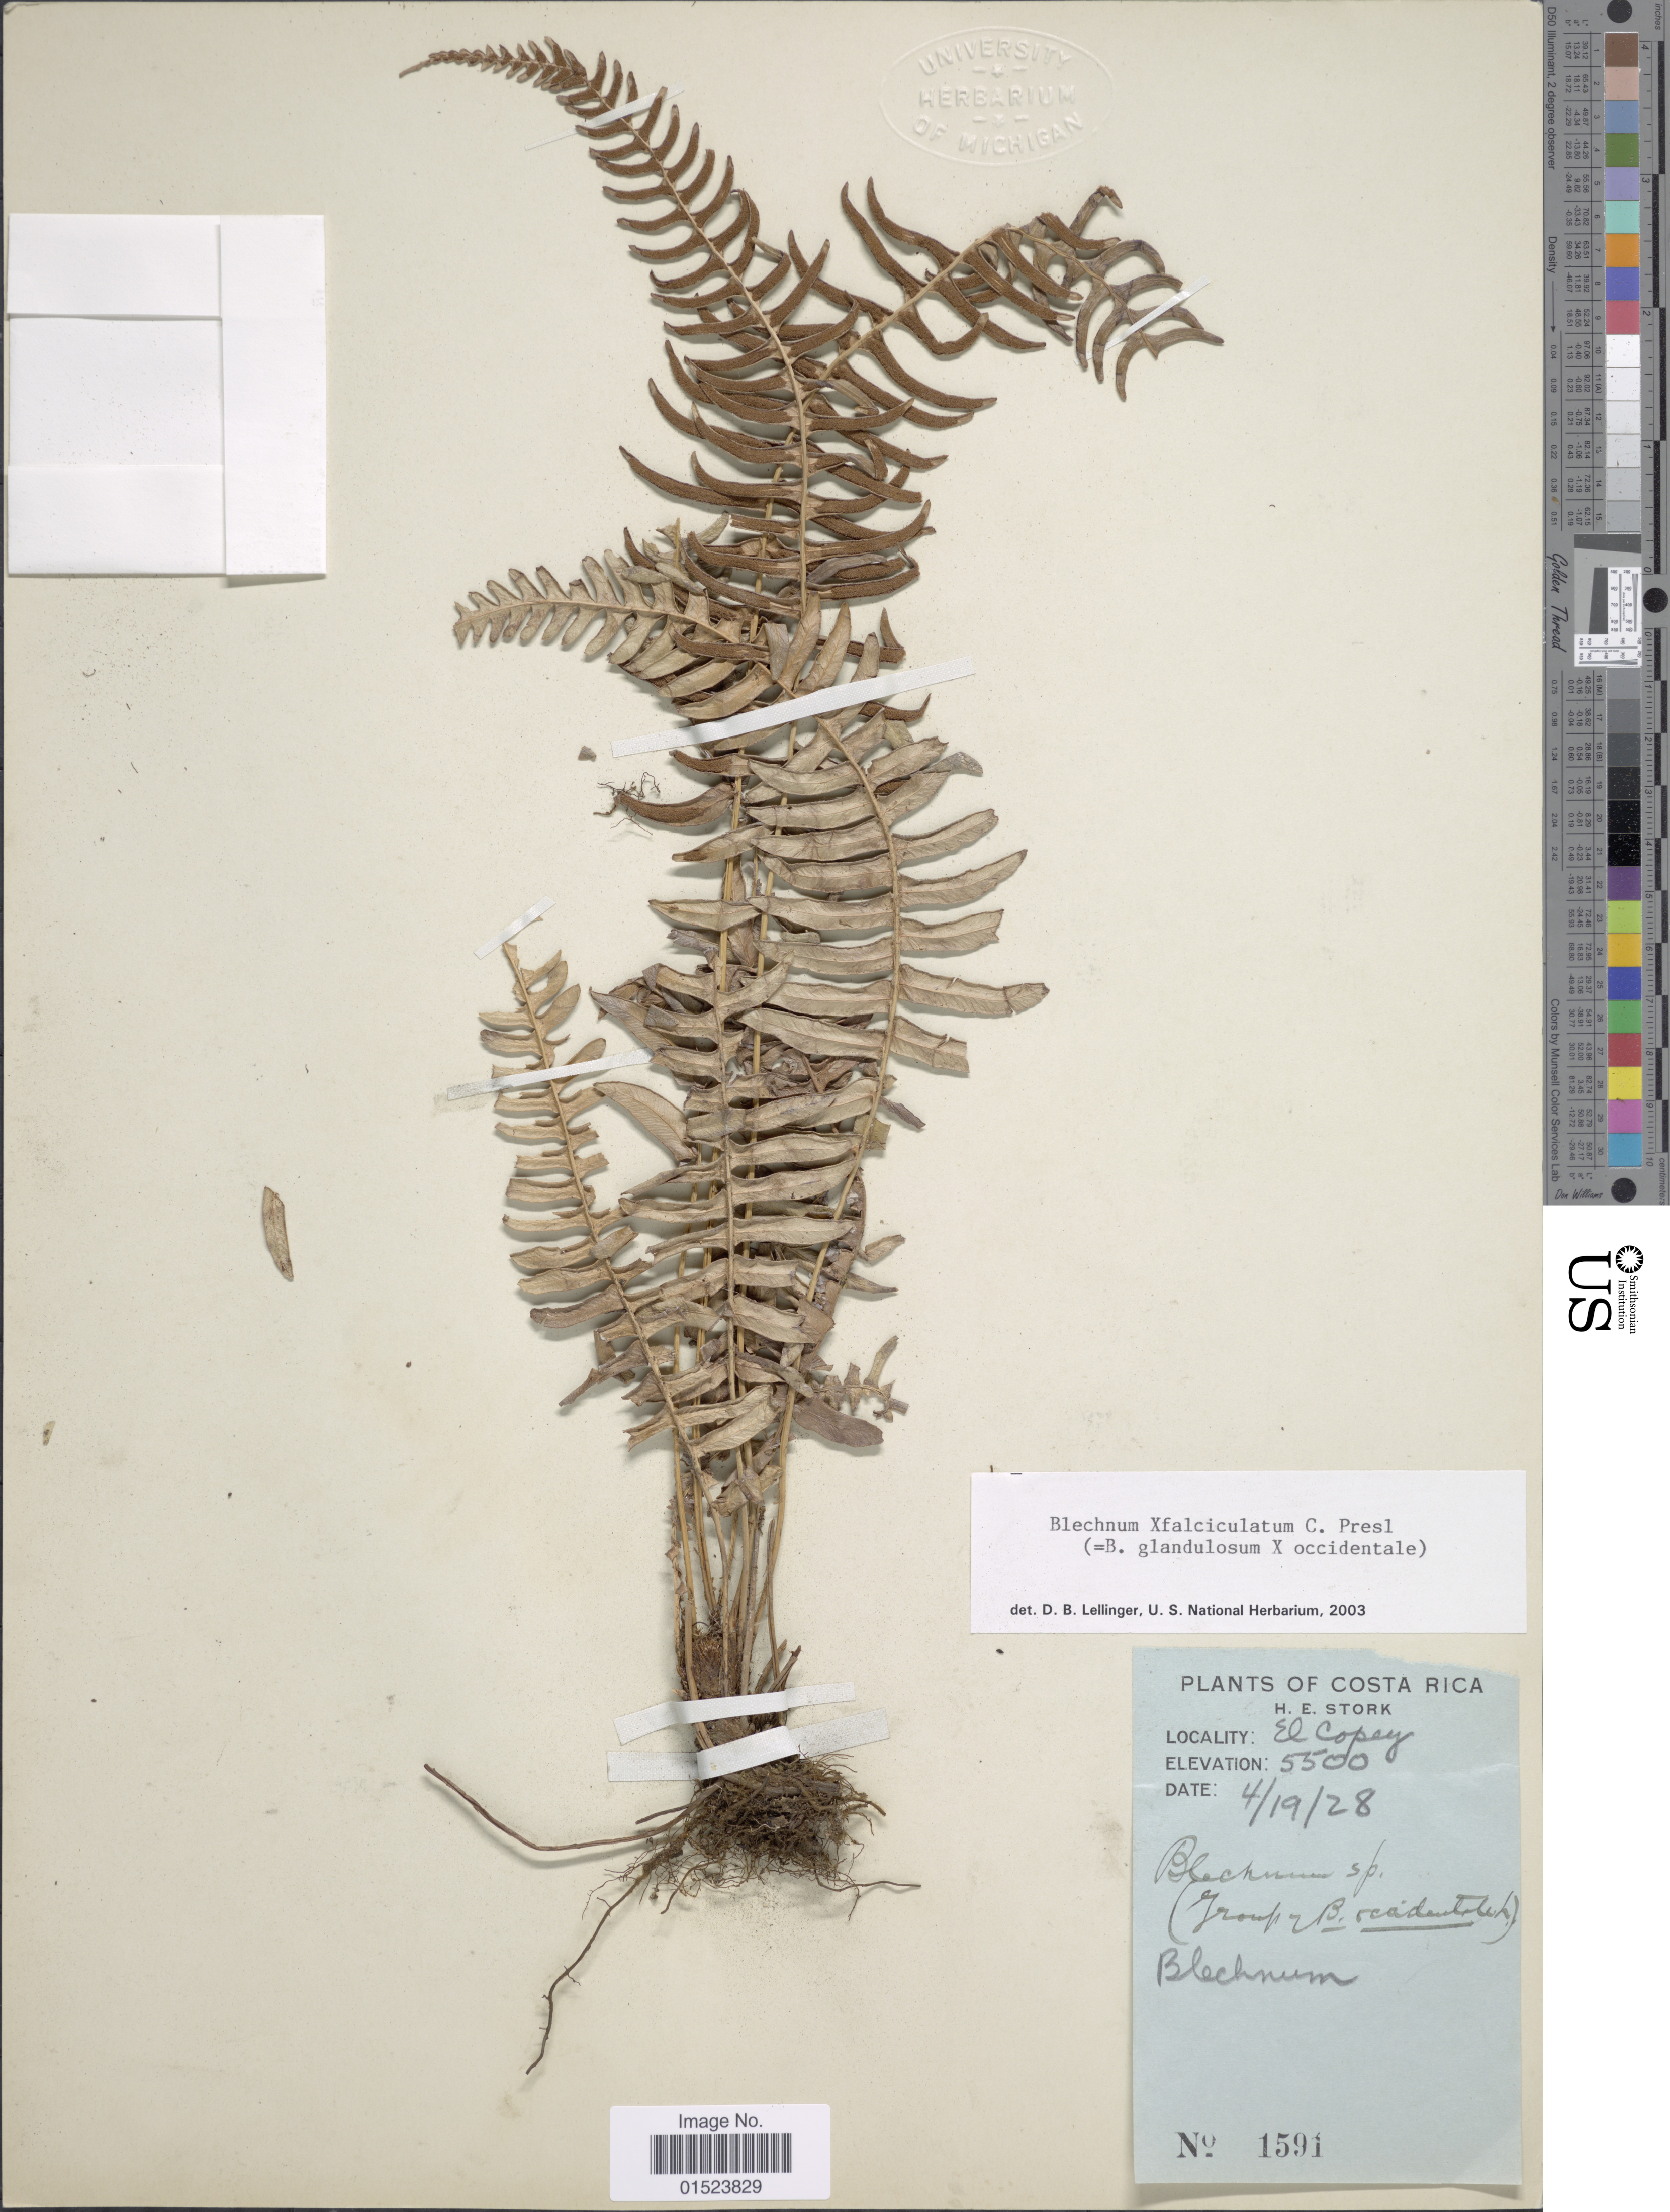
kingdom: Plantae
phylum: Tracheophyta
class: Polypodiopsida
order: Polypodiales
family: Blechnaceae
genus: Blechnum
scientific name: Blechnum falciculatum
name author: C. Presl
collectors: H. E. Stork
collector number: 1591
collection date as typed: Transcribed d/m/y: 19/4/28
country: Costa Rica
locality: El Copey